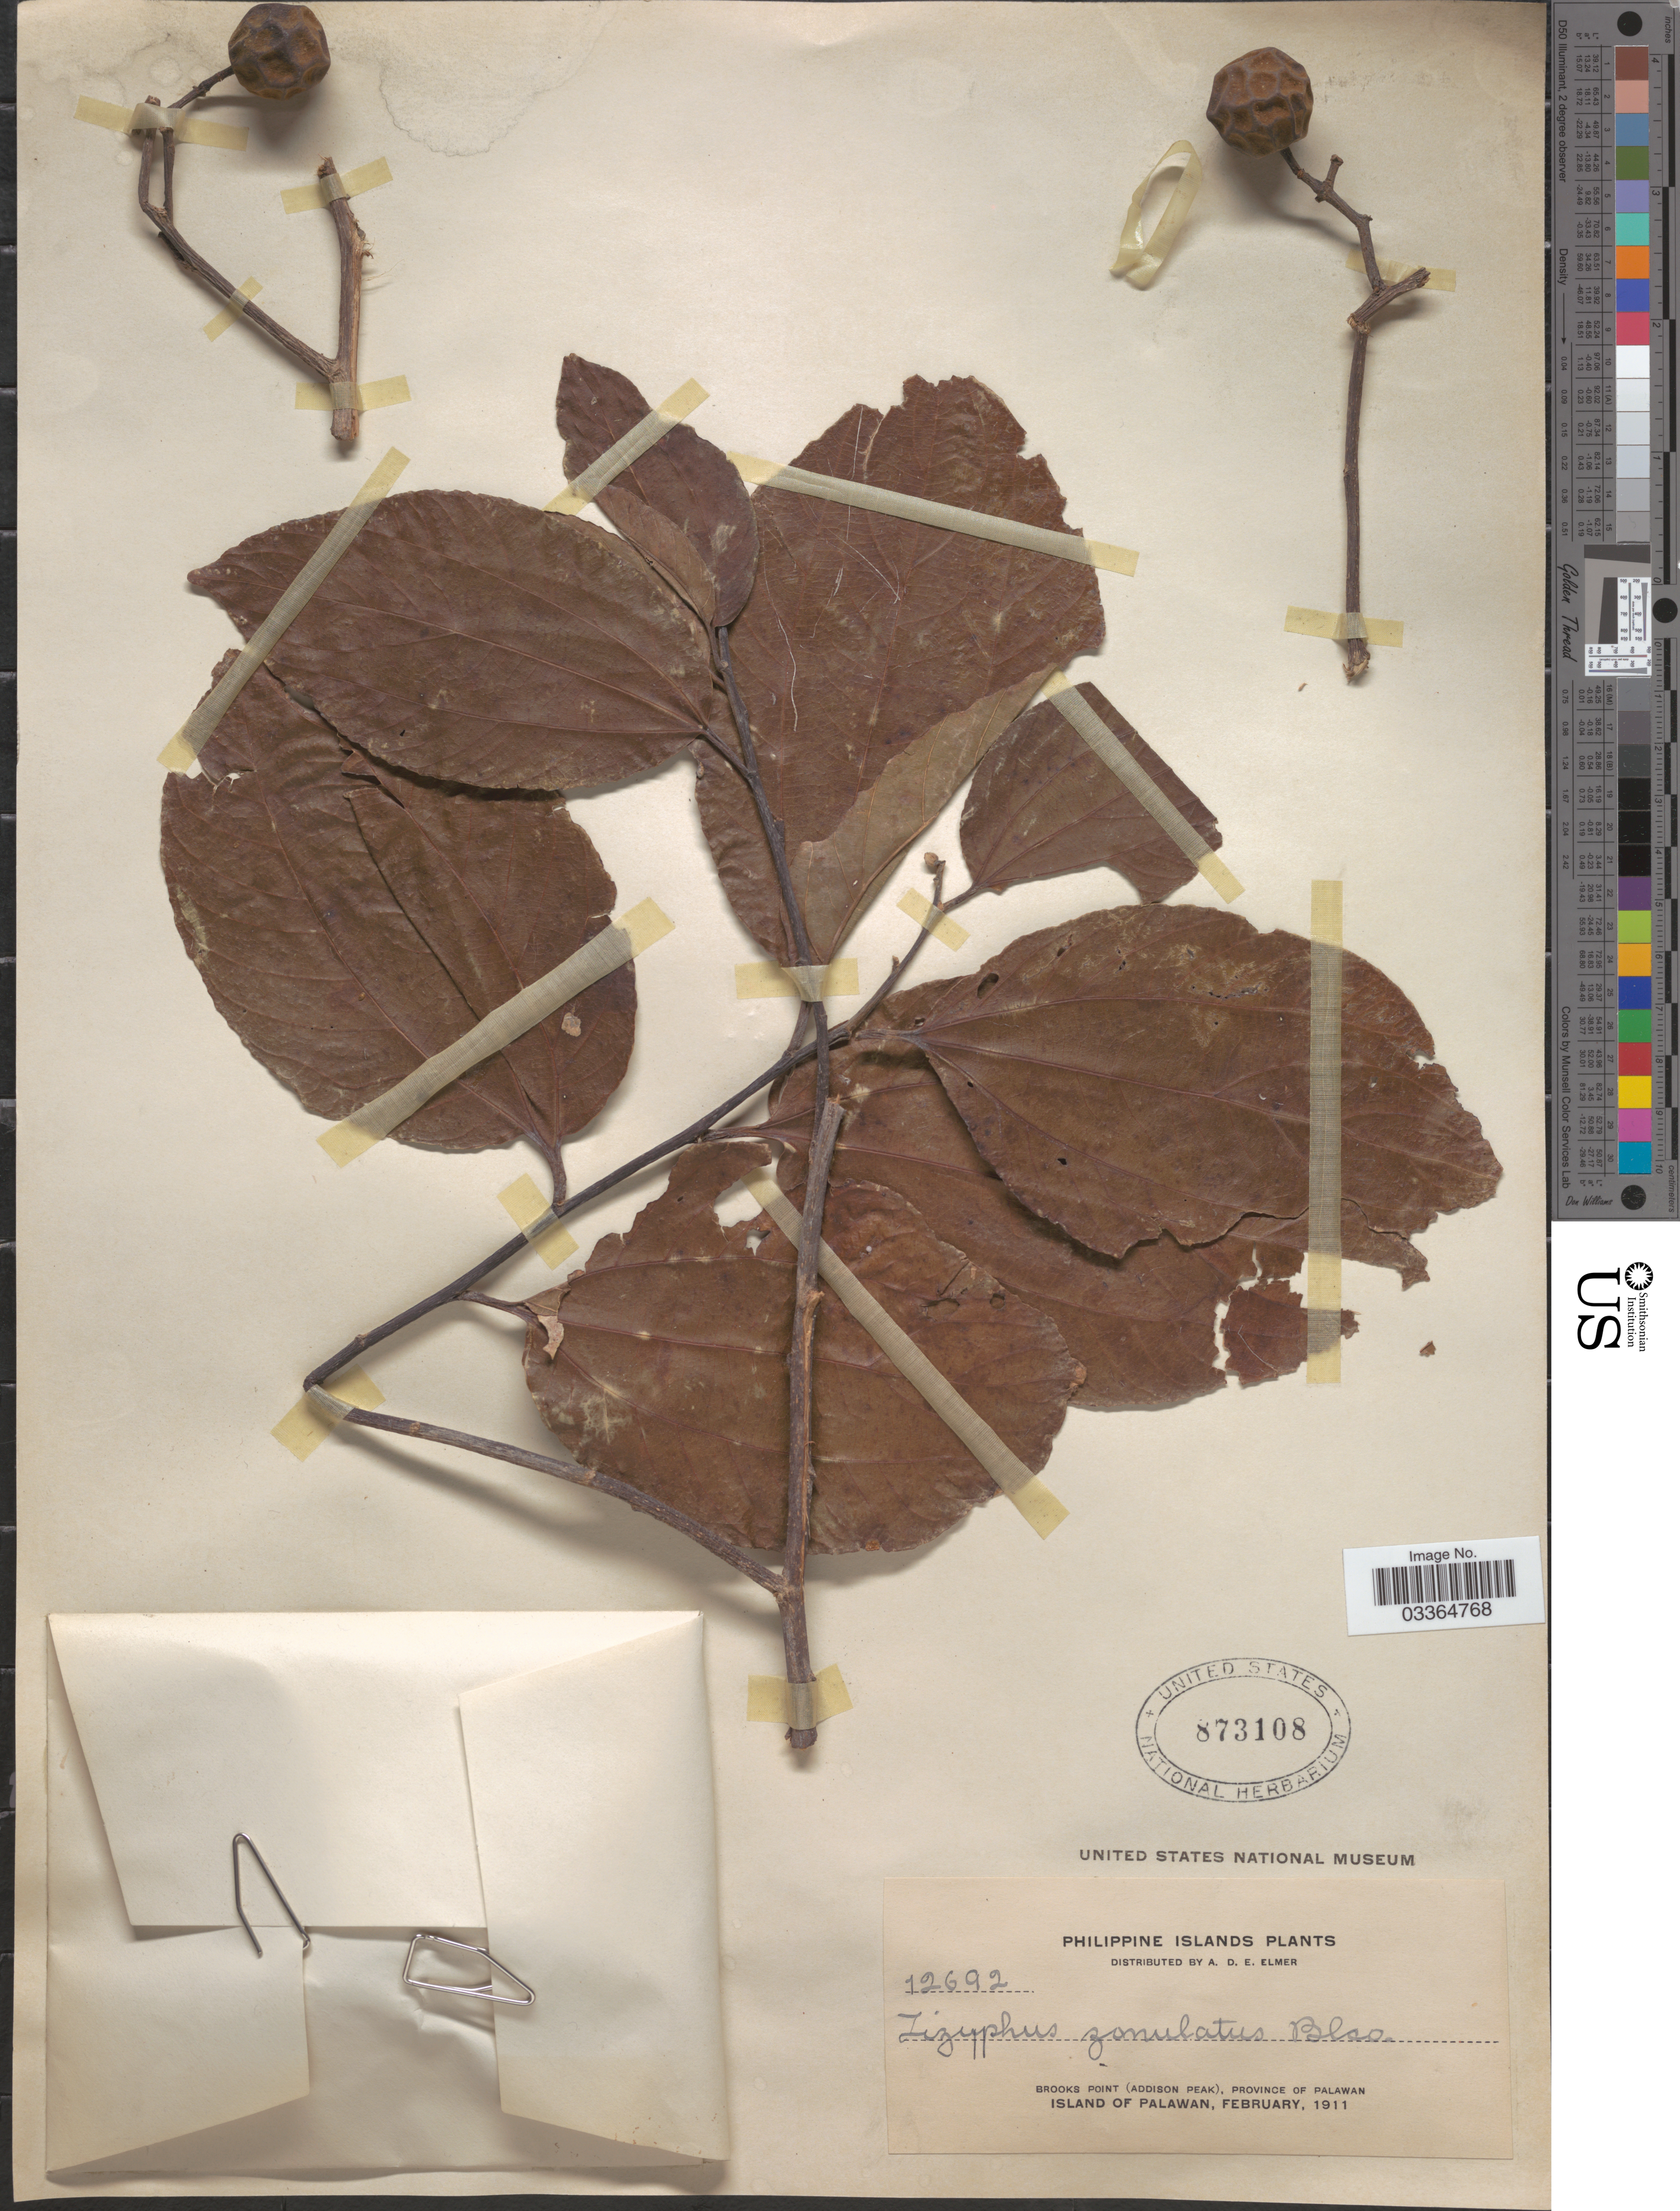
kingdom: Plantae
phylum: Tracheophyta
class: Magnoliopsida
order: Rosales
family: Rhamnaceae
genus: Ziziphus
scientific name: Ziziphus talanai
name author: (Blanco) Merr.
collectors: A. D. E. Elmer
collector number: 12692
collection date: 1911-02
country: Philippines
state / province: Mimaropa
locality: Philippine Islands. Brooks Point (Addison Peak), Province of Palawan. Island of Palawan.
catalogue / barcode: US 873108